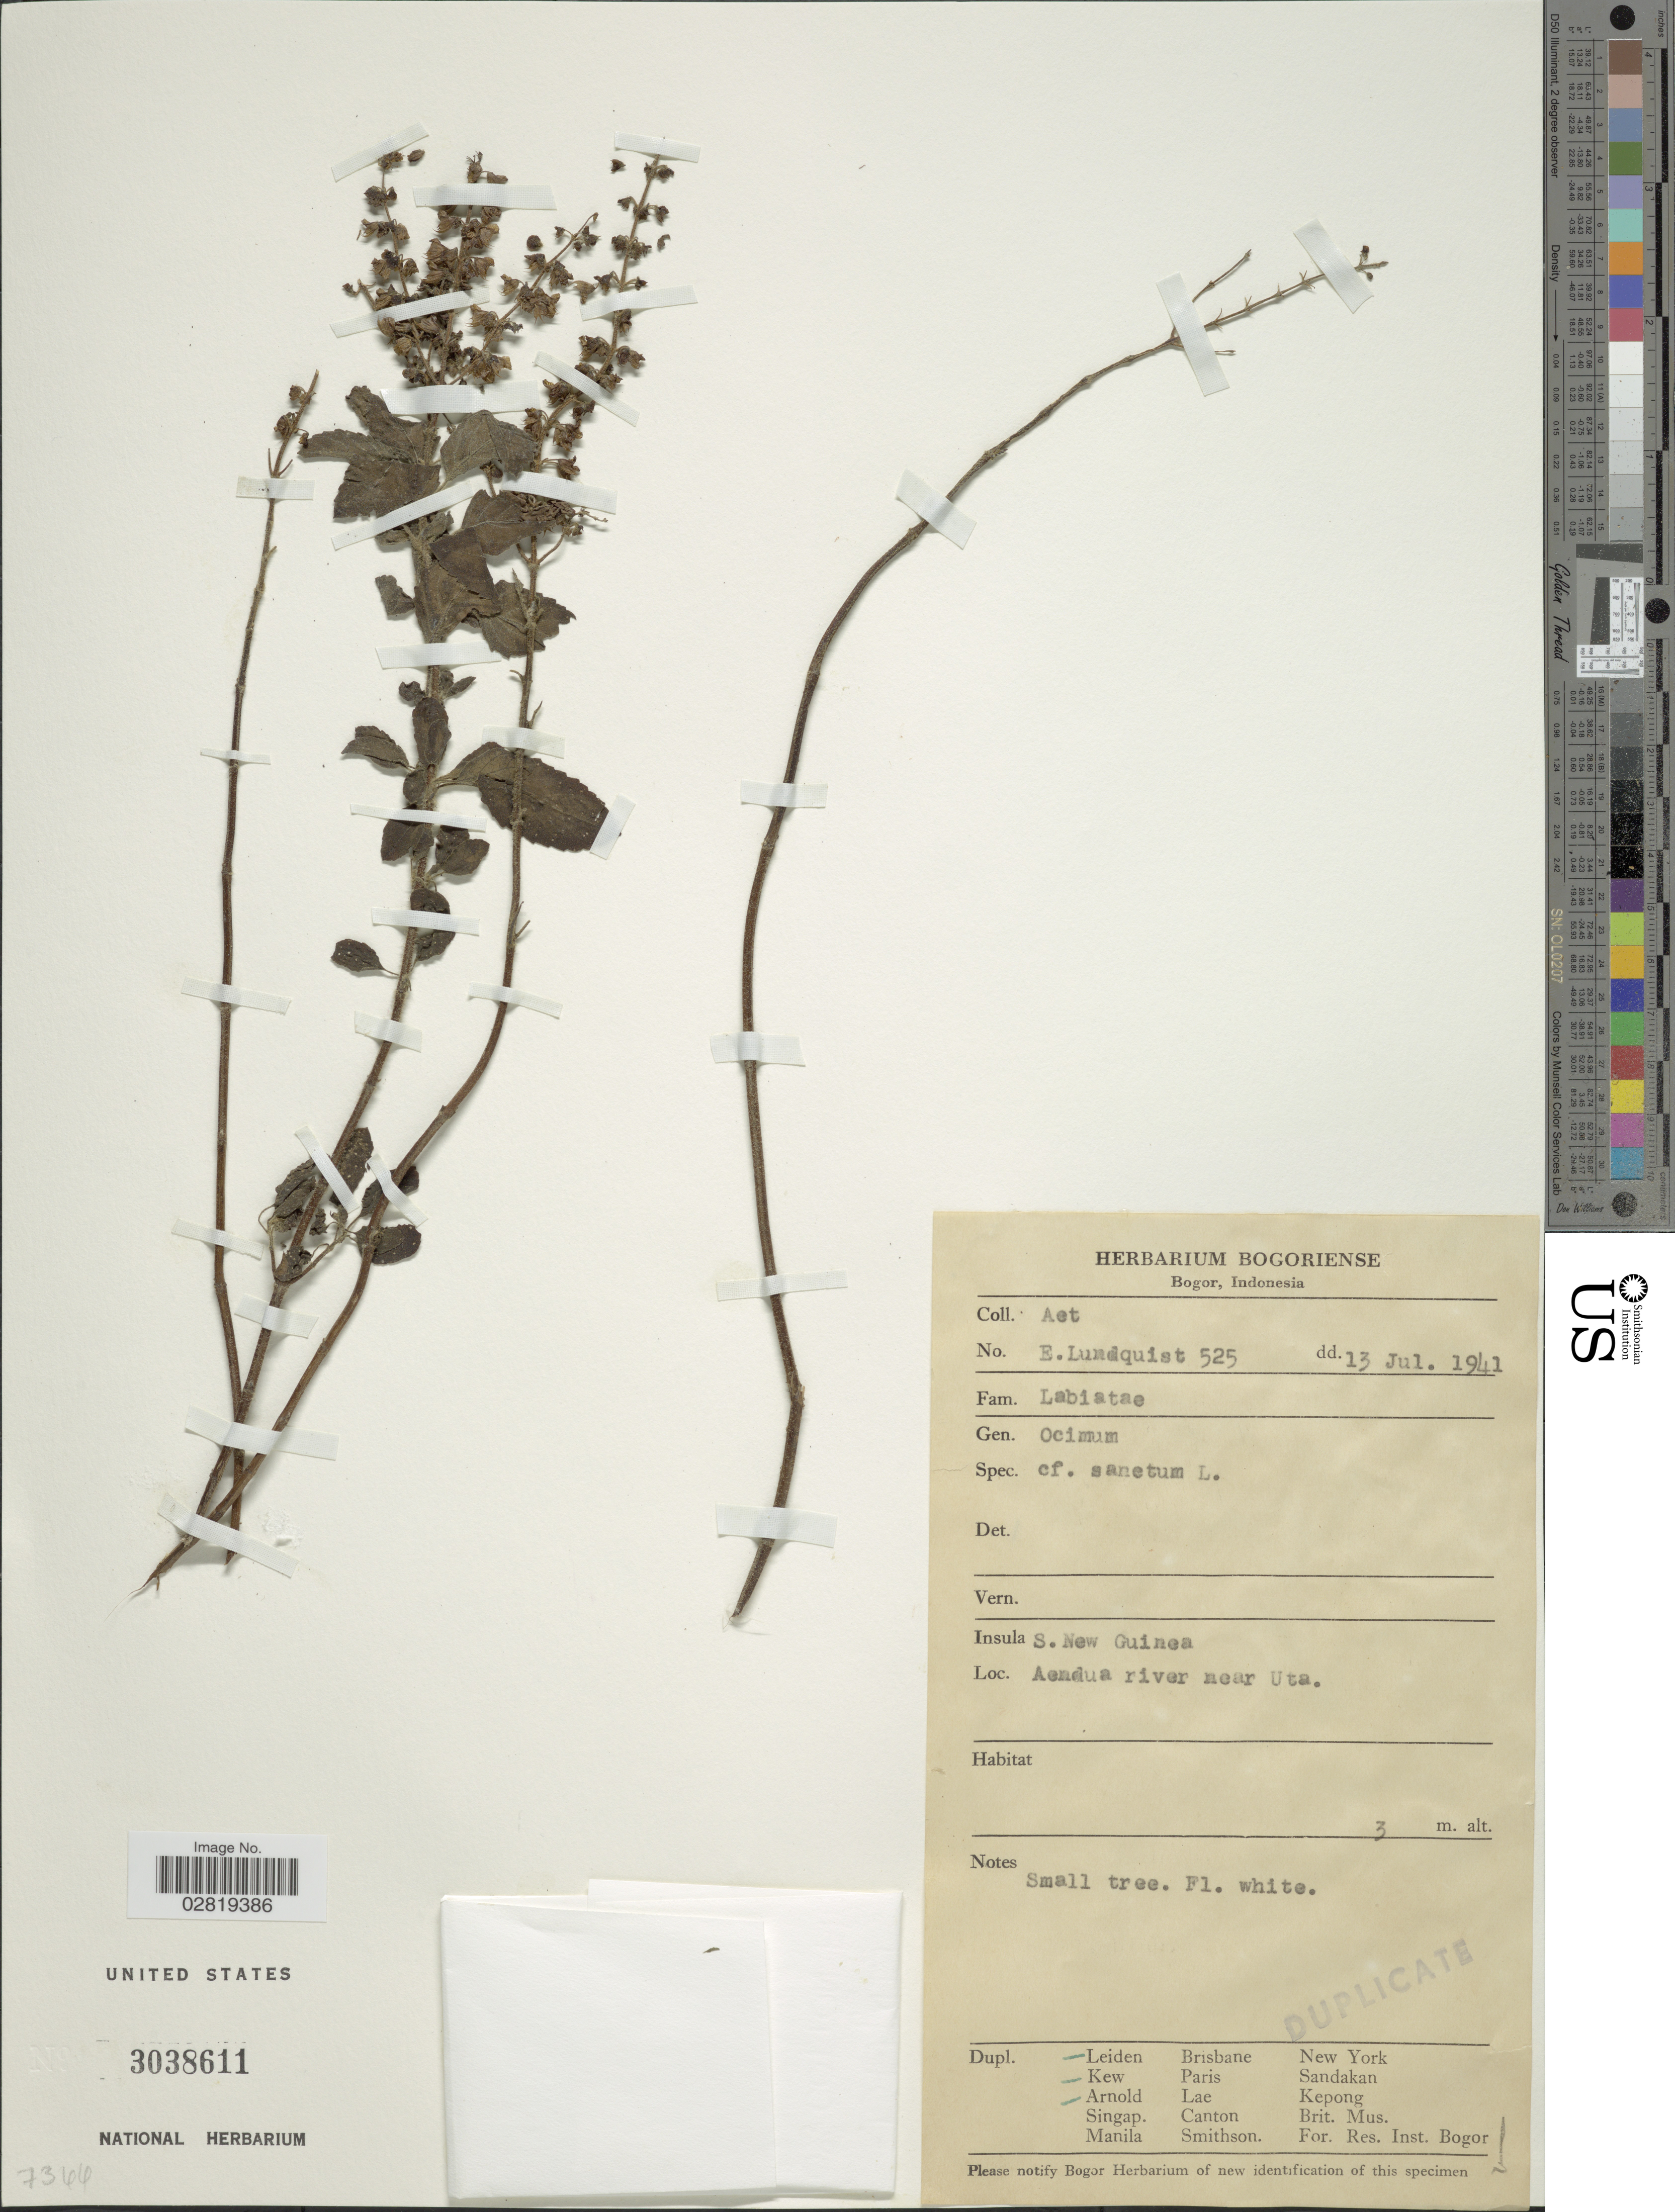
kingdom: Plantae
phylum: Tracheophyta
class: Magnoliopsida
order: Lamiales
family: Lamiaceae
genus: Ocimum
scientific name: Ocimum sanctum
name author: L.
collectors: -- Aet & E. Lundquist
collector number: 525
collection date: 1941-07-13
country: Indonesia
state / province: Papua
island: New Guinea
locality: S. New Guinea, Aendua [interpreted] river near Uta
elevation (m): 3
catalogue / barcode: US 3038611